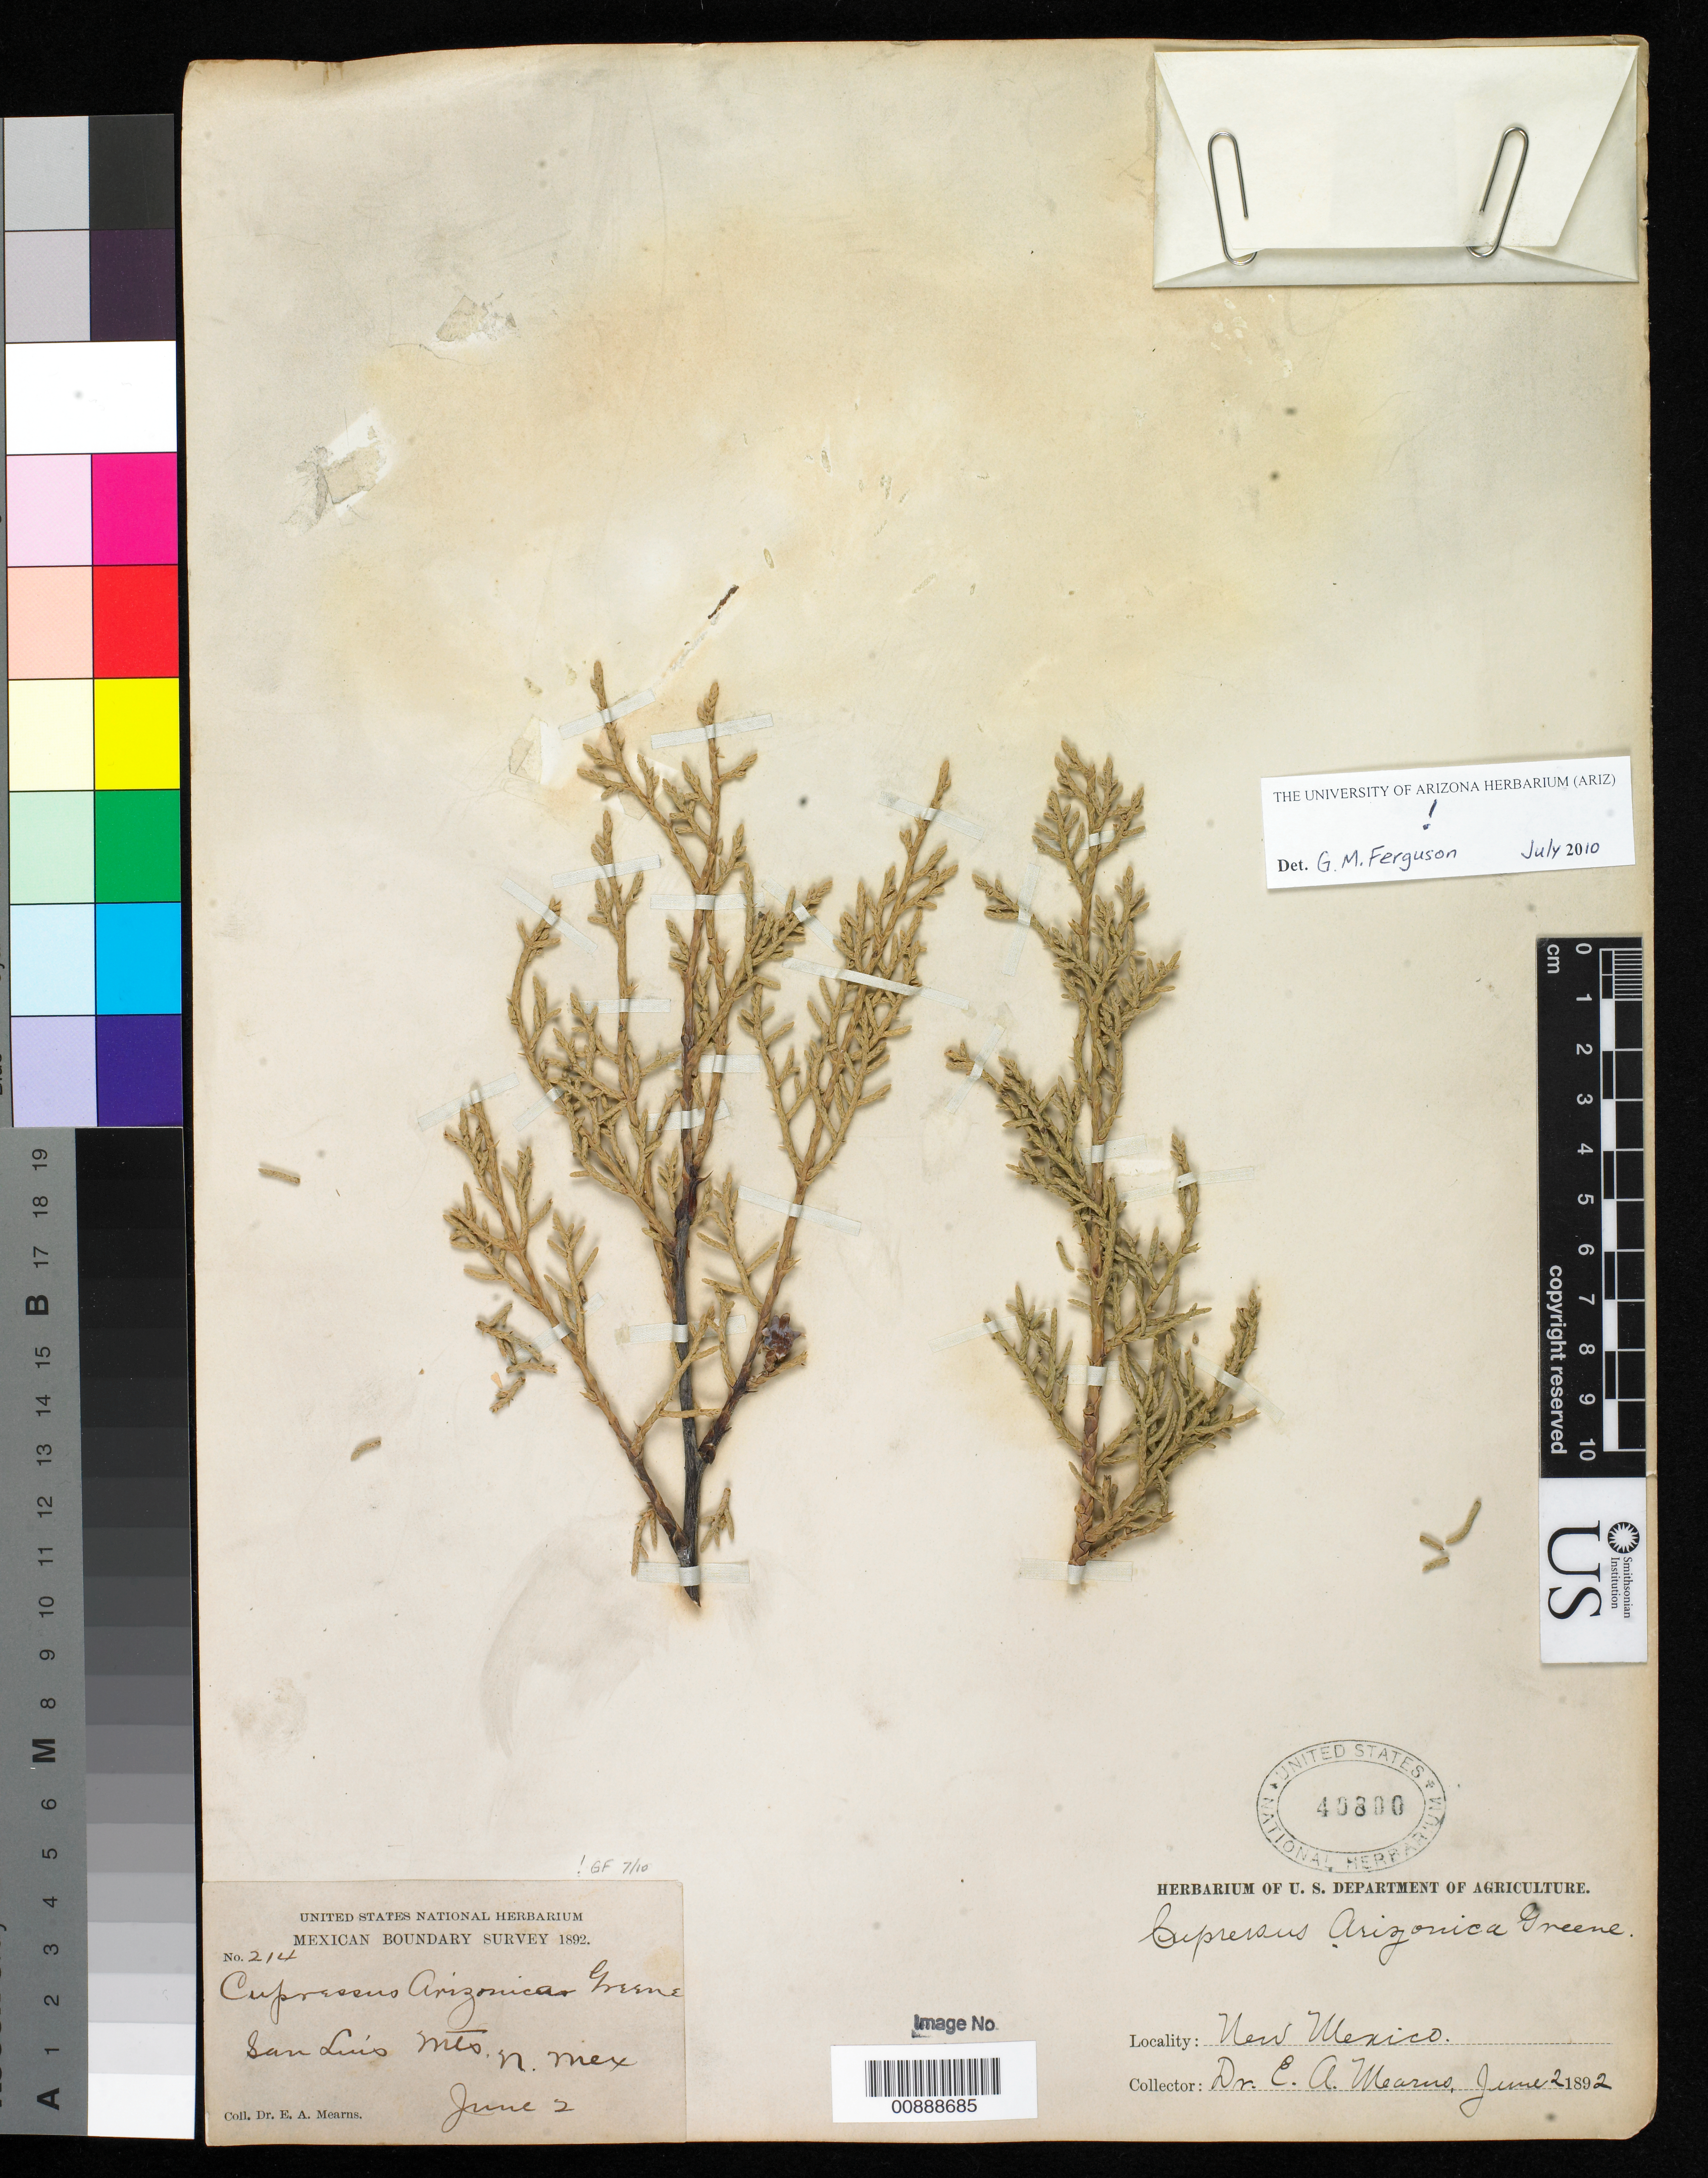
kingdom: Plantae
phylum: Tracheophyta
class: Pinopsida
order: Pinales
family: Cupressaceae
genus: Hesperocyparis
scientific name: Hesperocyparis arizonica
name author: (Greene) Bartel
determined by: (US) Smithsonian Institution - National Museum of Natural History - Department of Botany (UNITED STATES)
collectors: E. A. Mearns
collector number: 214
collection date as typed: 02 Jun 1892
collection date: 1892-06-02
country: United States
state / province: New Mexico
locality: San Luis Mts., New Mexico.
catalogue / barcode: US 40800